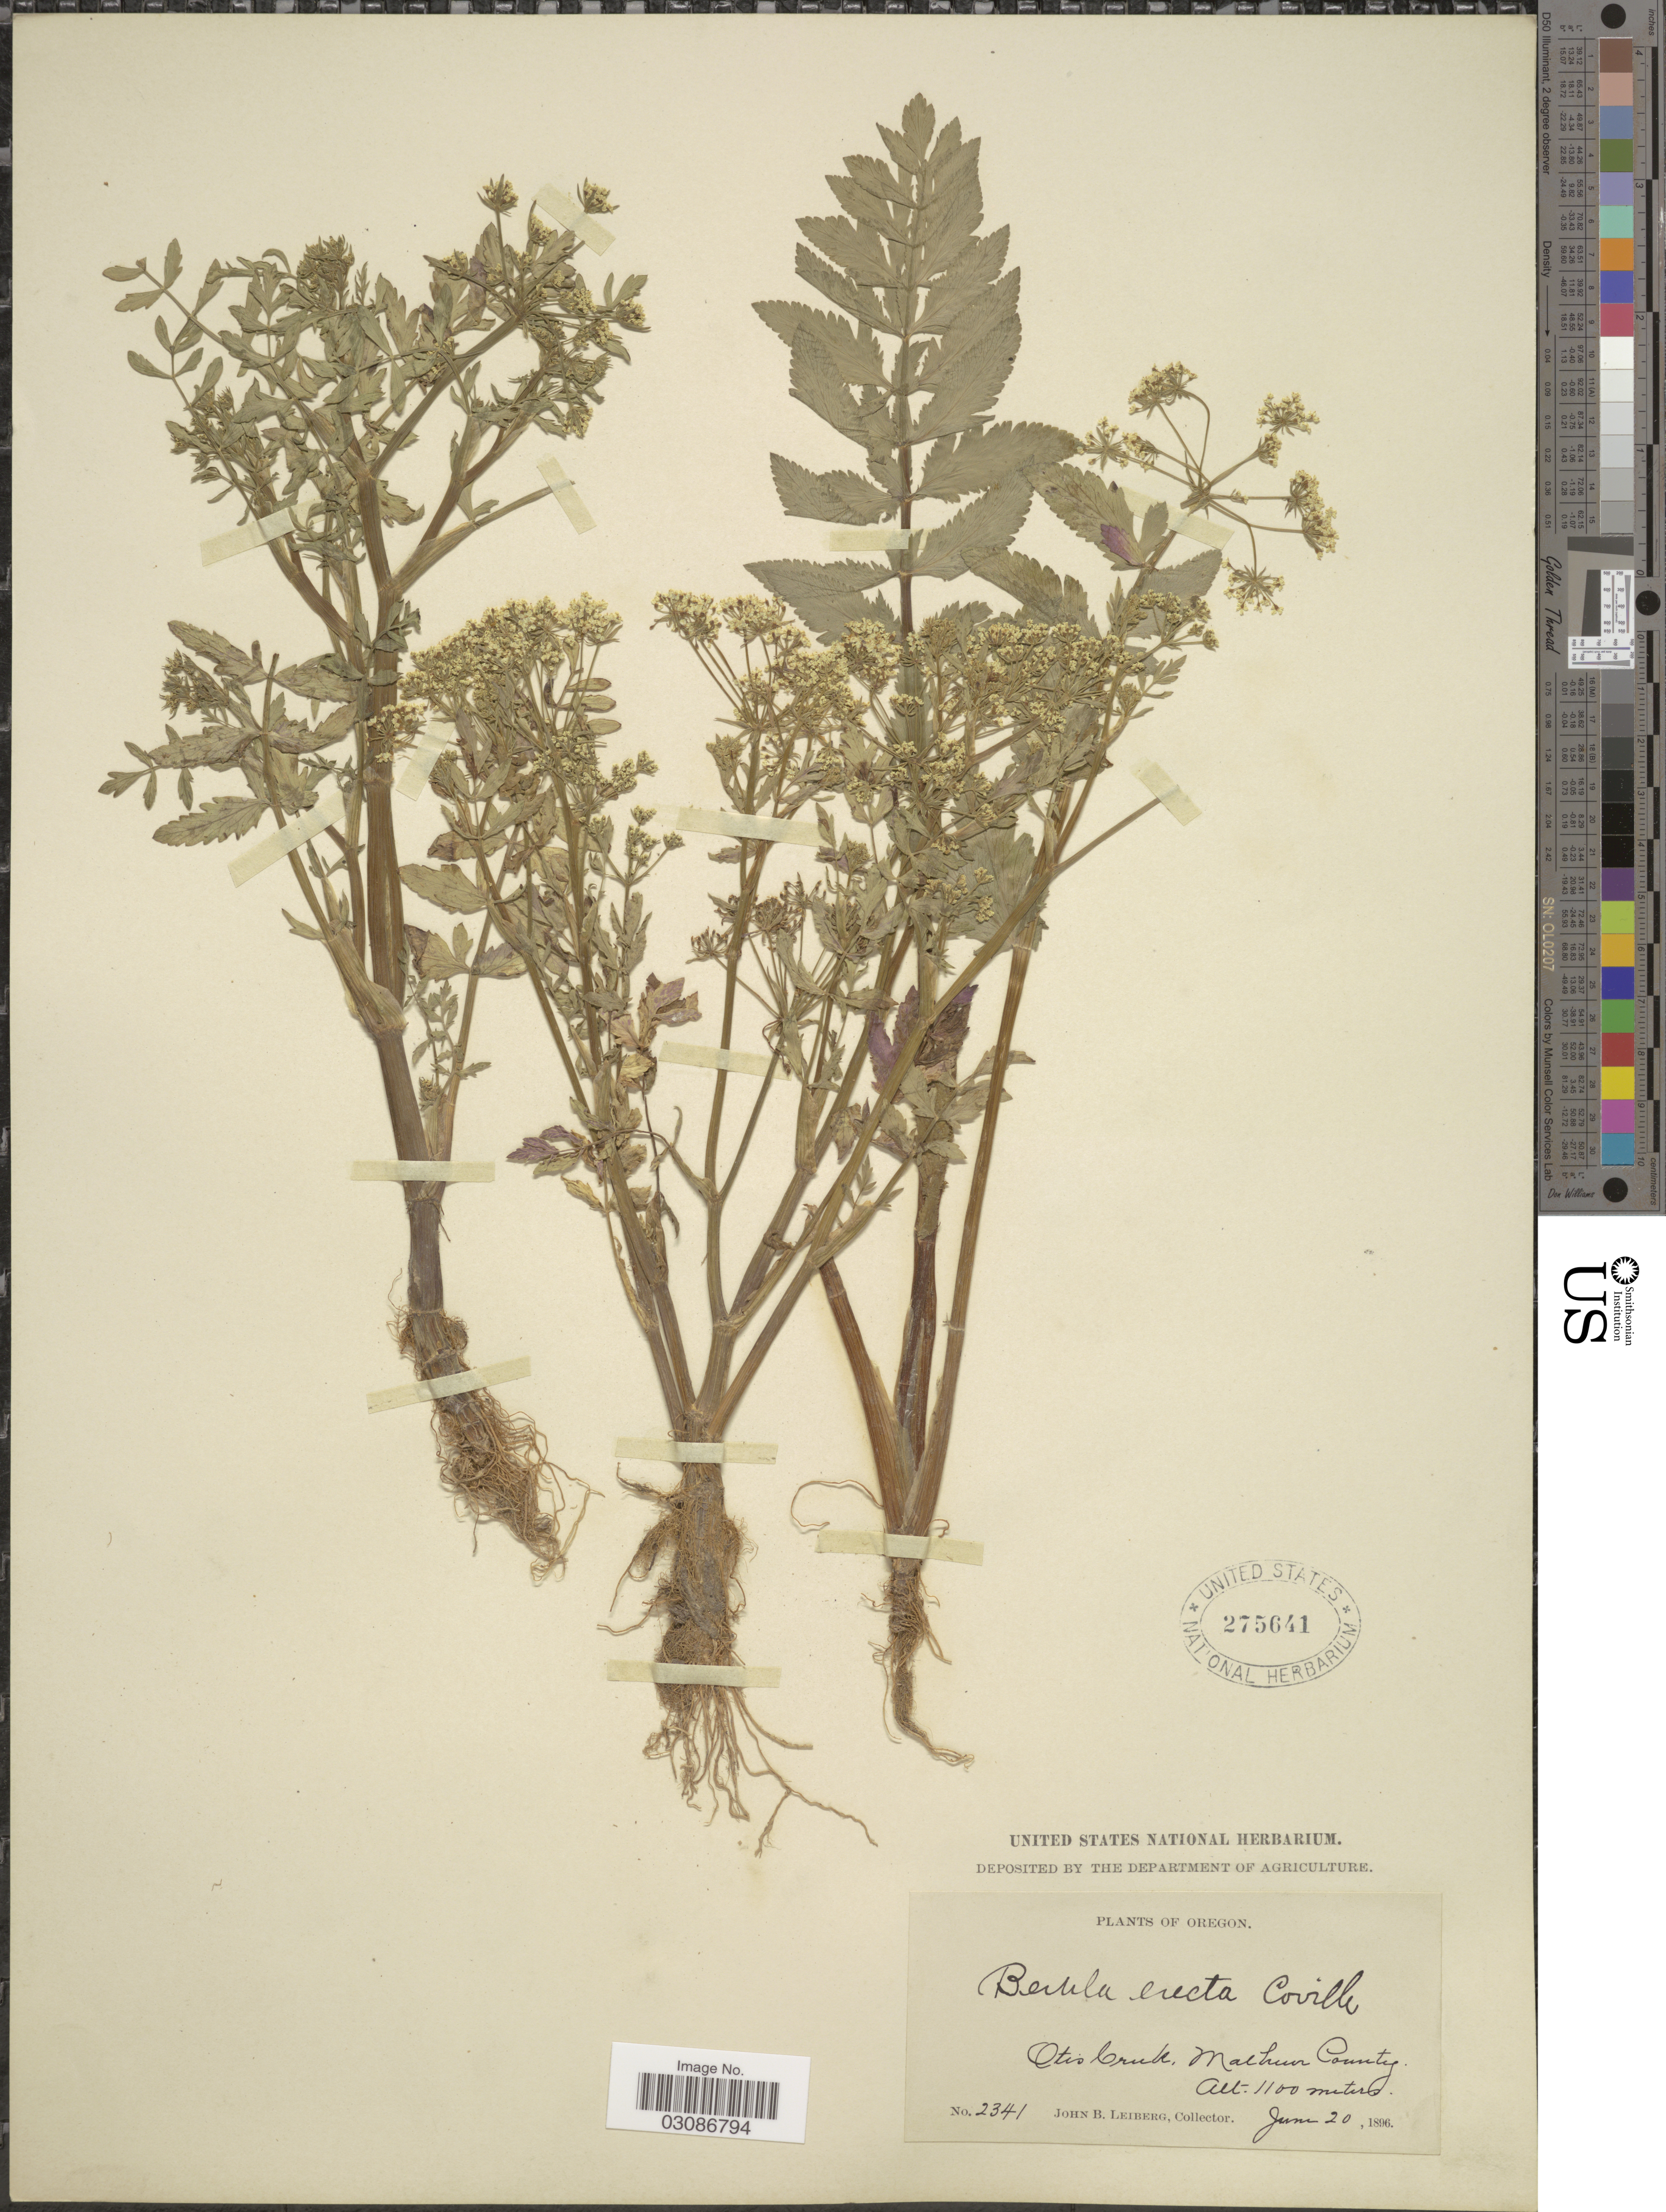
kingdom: Plantae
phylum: Tracheophyta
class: Magnoliopsida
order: Apiales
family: Apiaceae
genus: Berula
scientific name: Berula erecta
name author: (Huds.) Coville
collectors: J. B. Leiberg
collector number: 2341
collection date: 1896-06-20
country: United States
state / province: Oregon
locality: Otis Creek, Malheur County.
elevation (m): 1100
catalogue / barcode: US 275641